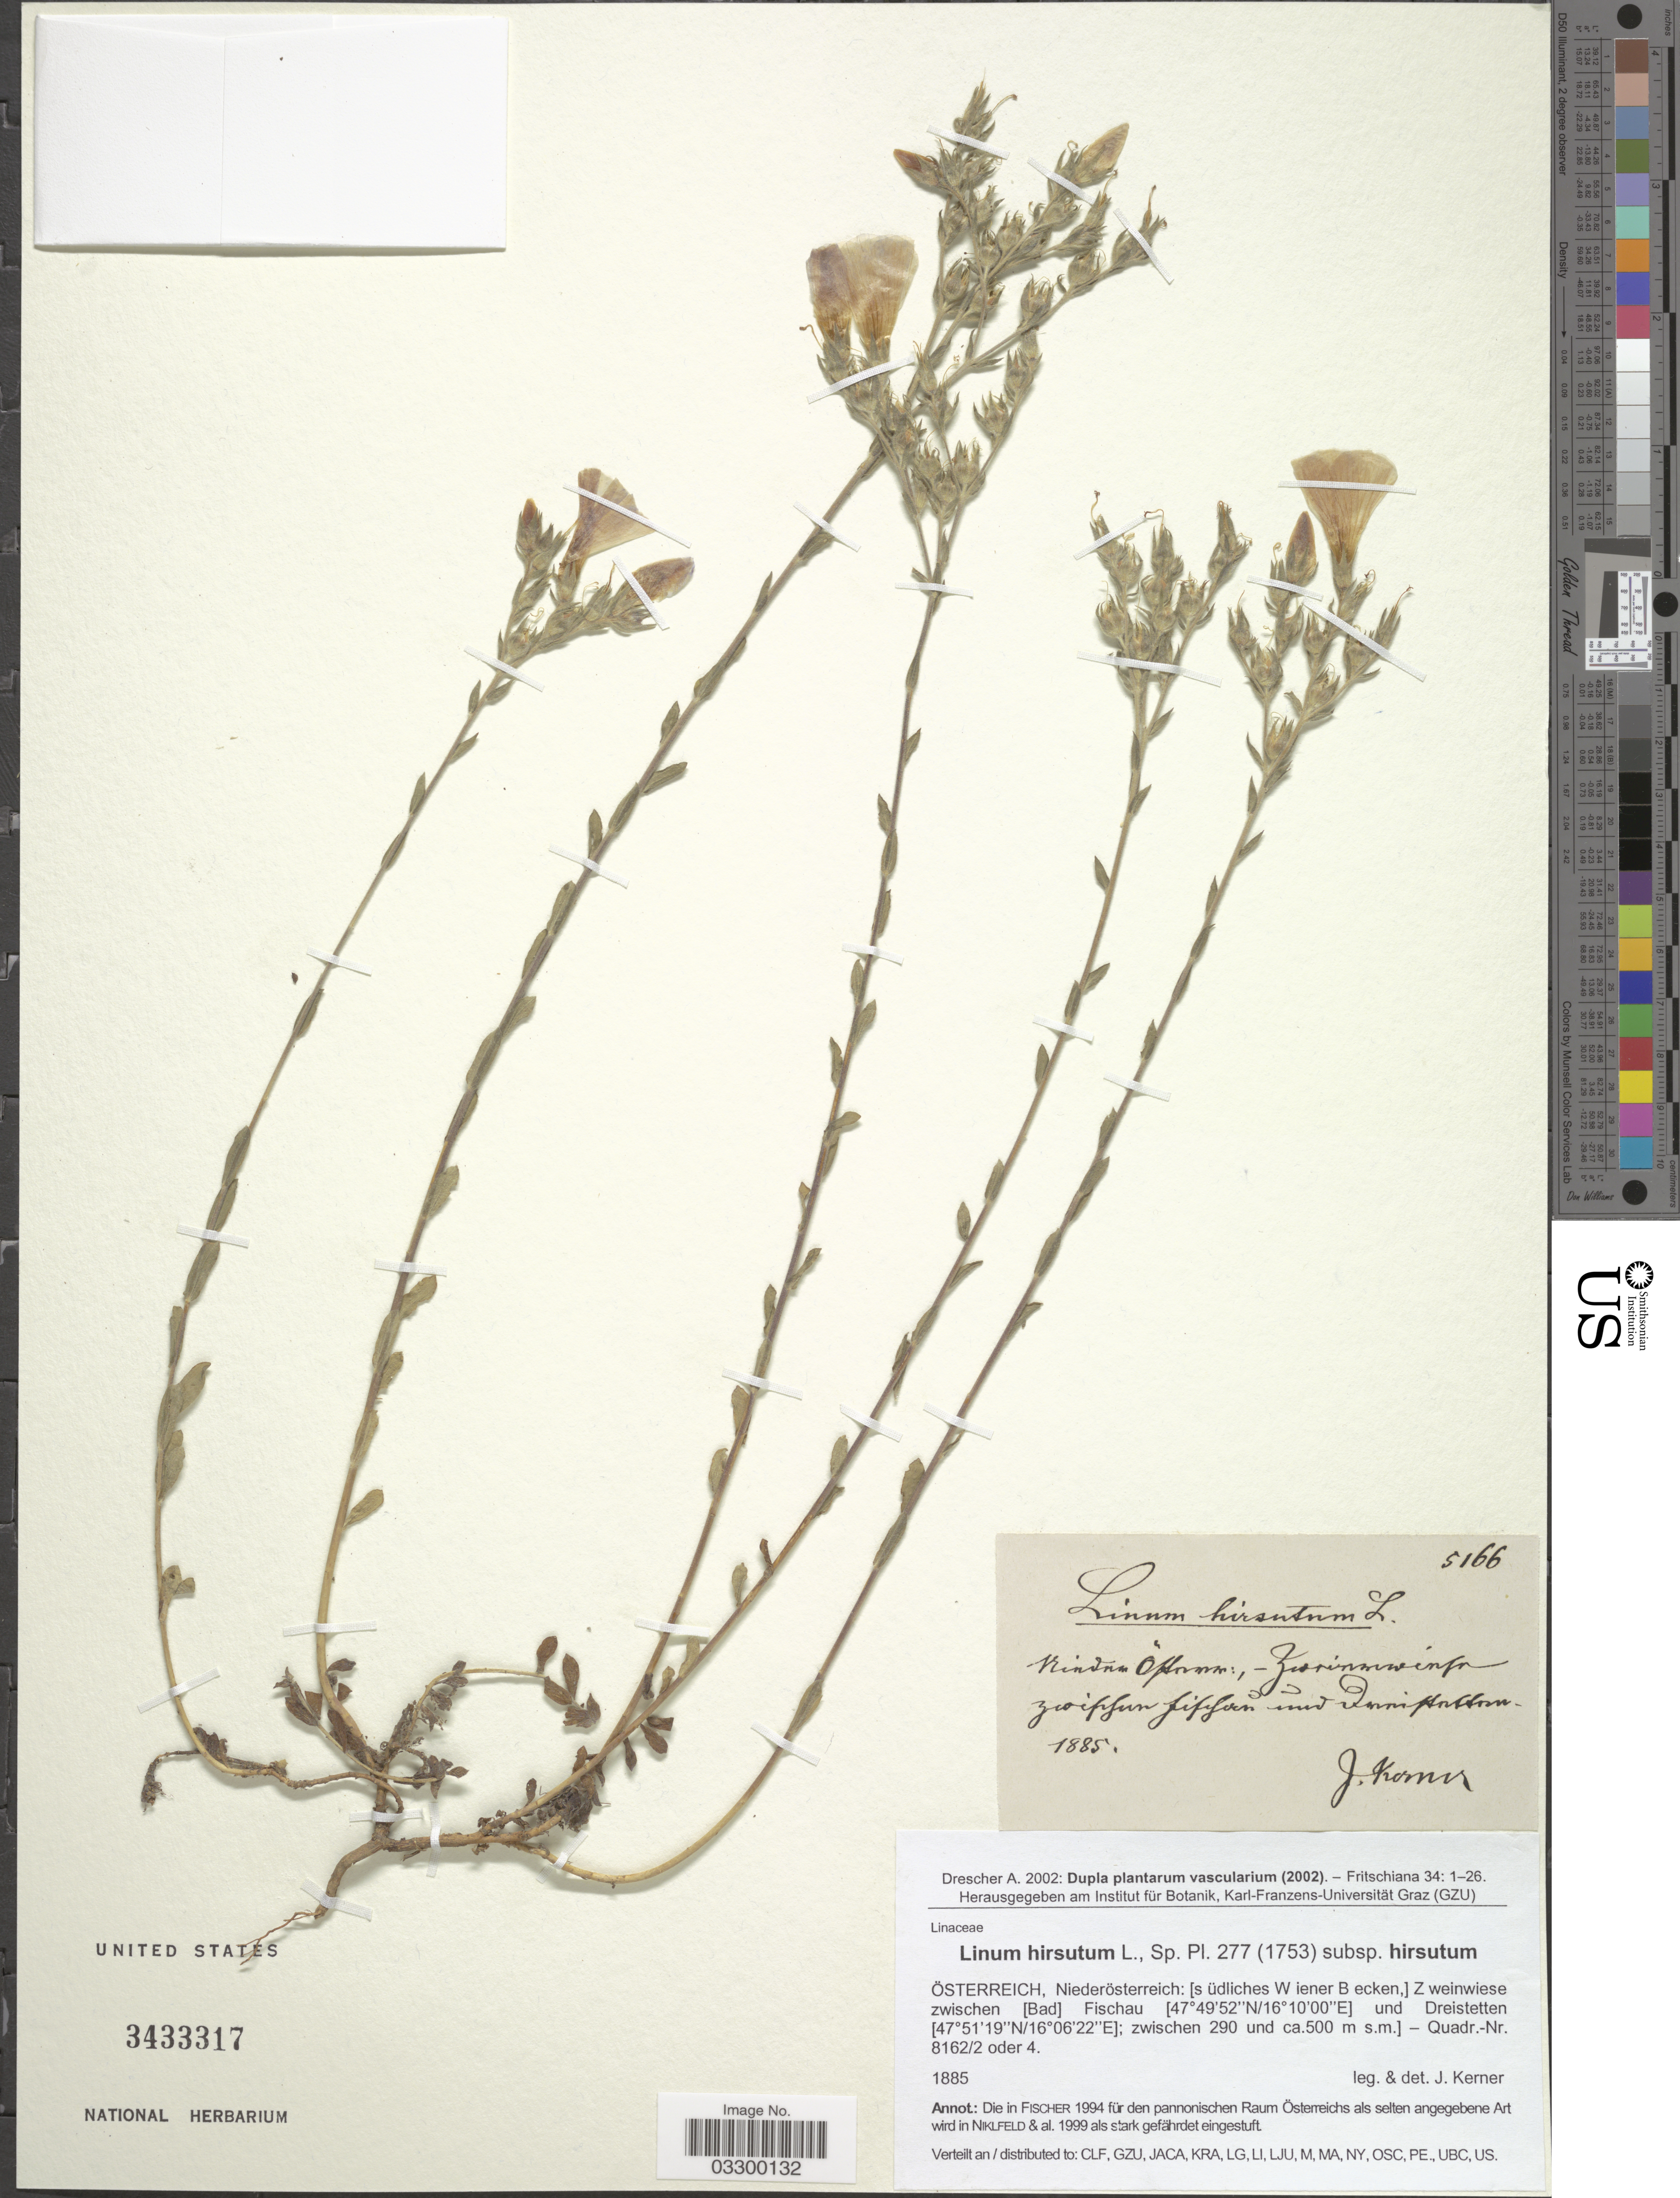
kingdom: Plantae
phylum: Tracheophyta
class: Magnoliopsida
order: Malpighiales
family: Linaceae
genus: Linum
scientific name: Linum hirsutum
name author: L.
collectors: J. Kerner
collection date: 1885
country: Austria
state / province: Niederosterreich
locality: Österrich:[s üdliches W iener B ecken,] Z weinwiese zwischen [Bad] Fischau und Dreistetten. Quadr.-Nr. 8162/2 order 4.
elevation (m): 290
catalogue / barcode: US 3433317